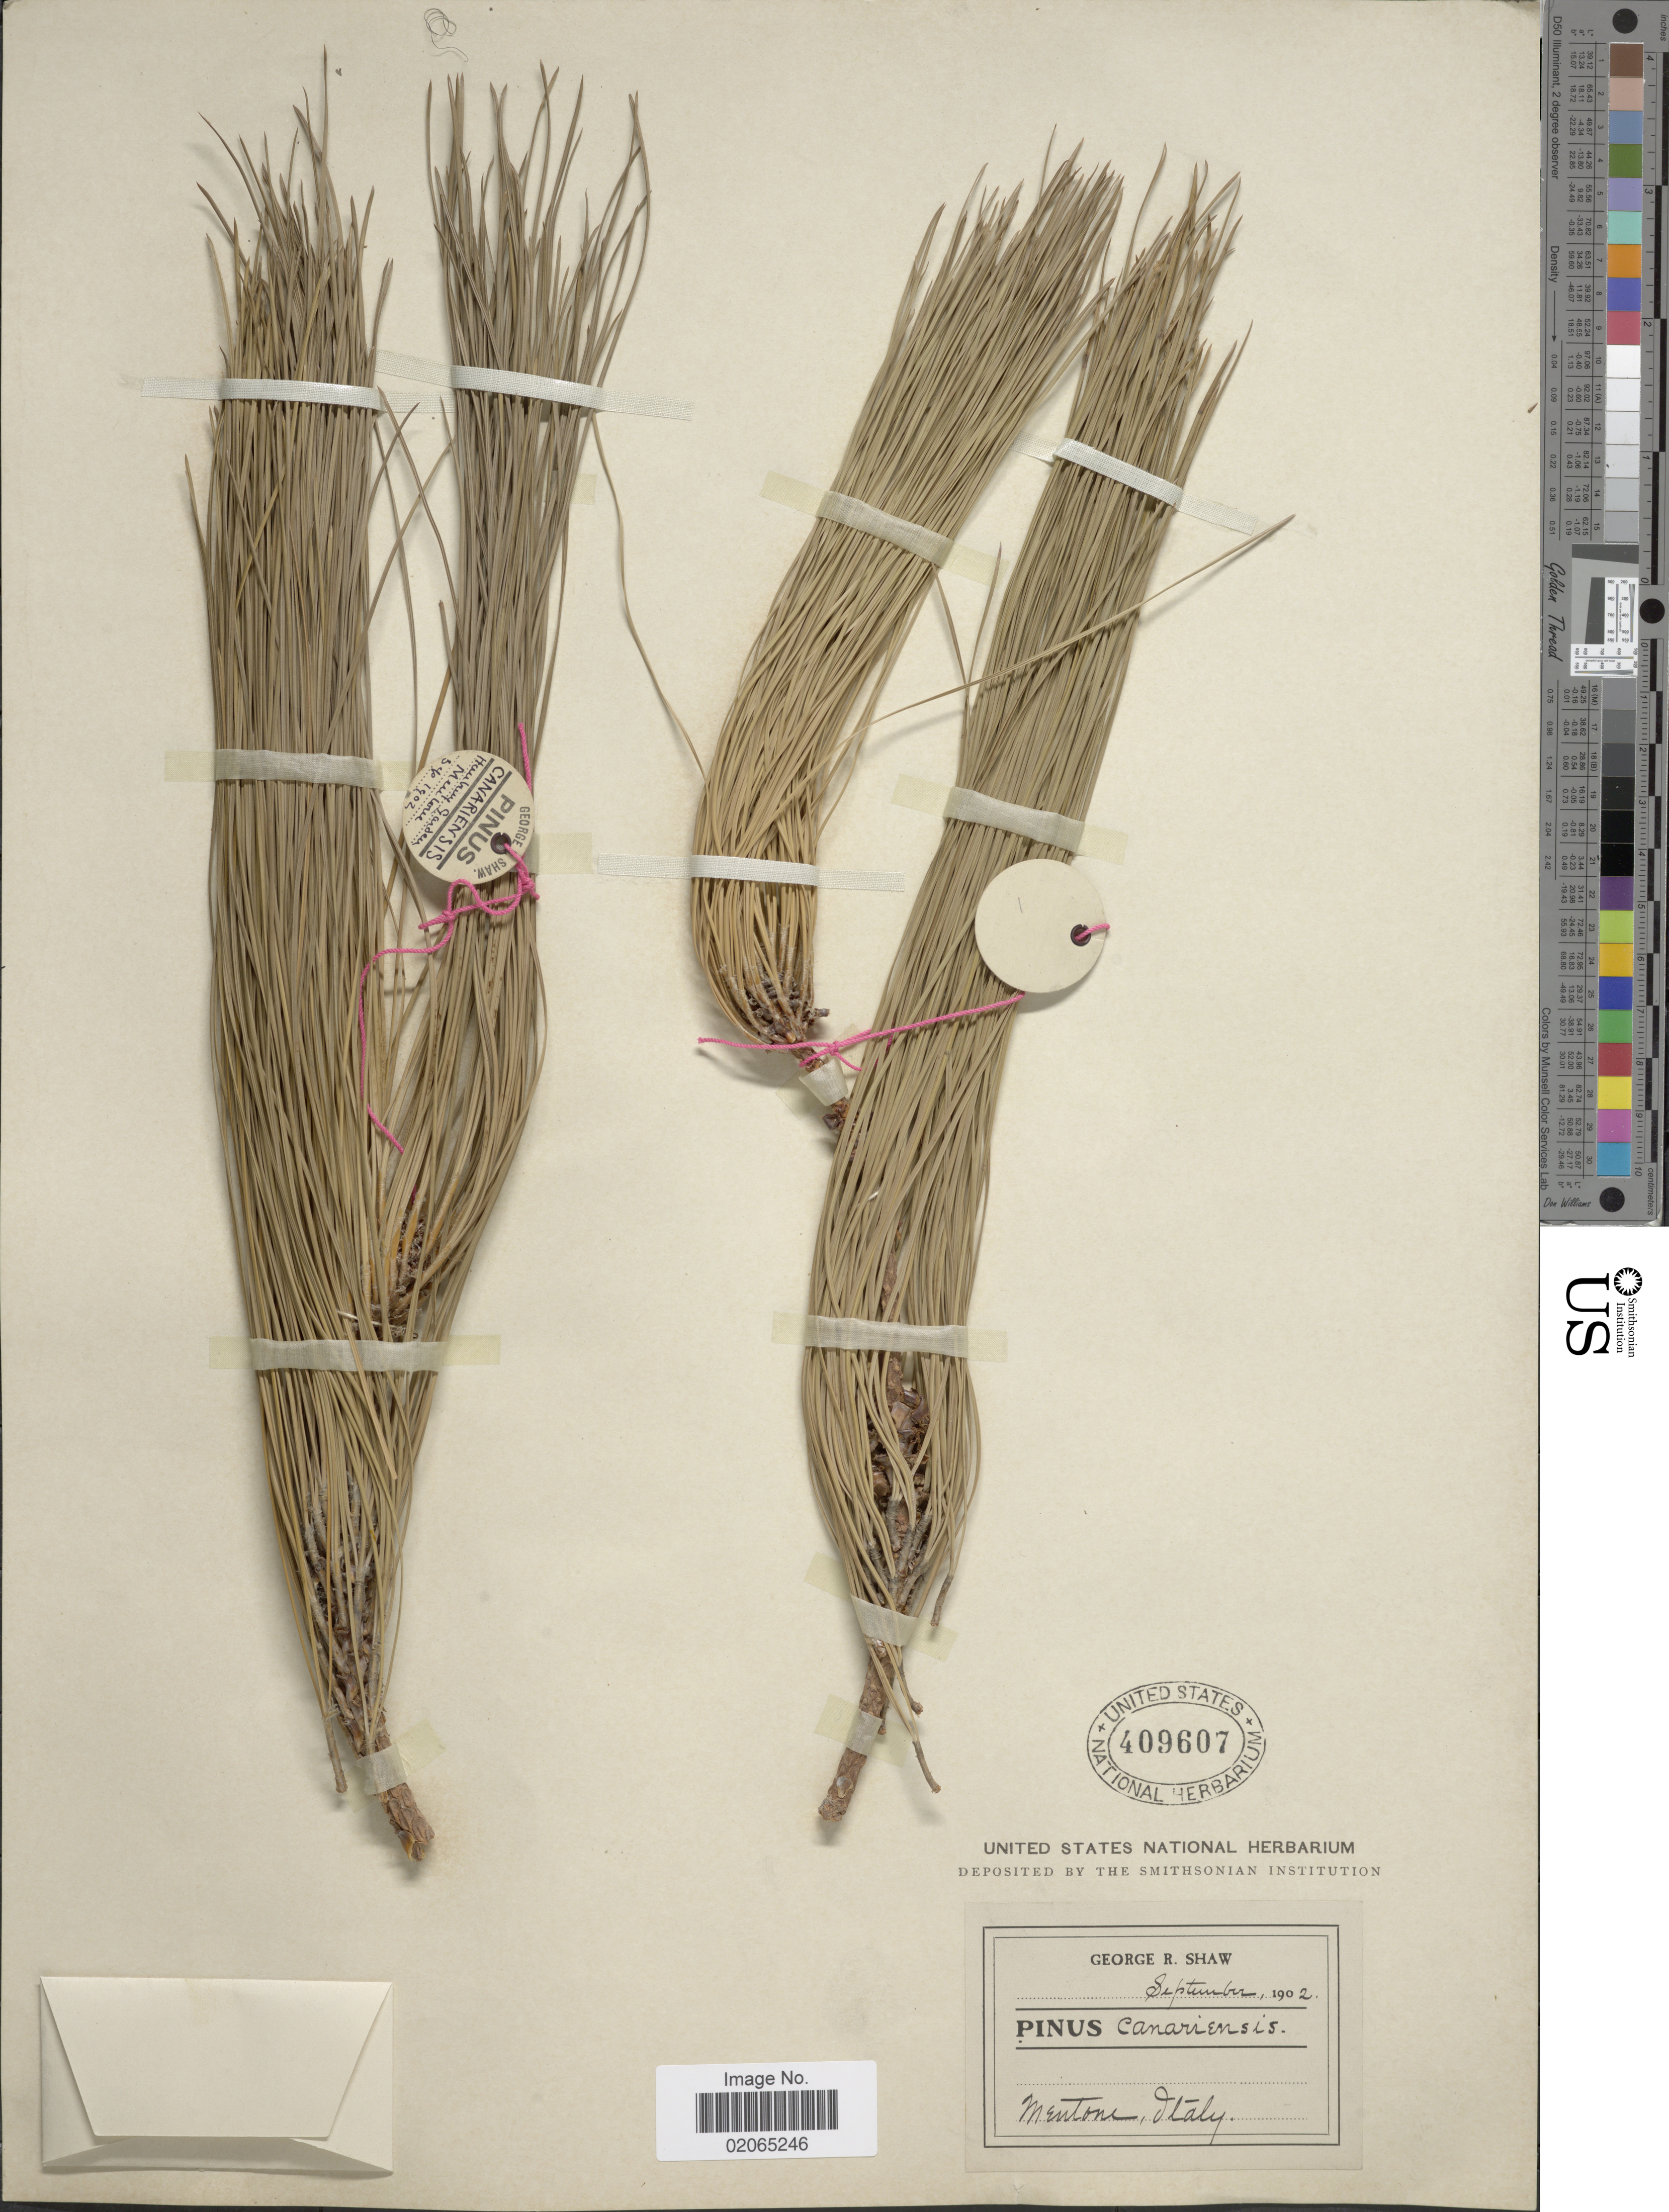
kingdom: Plantae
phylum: Tracheophyta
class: Pinopsida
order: Pinales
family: Pinaceae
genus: Pinus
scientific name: Pinus canariensis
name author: C. Sm.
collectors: G. R. Shaw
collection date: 1902-09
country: Italy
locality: Mentone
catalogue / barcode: US 409607